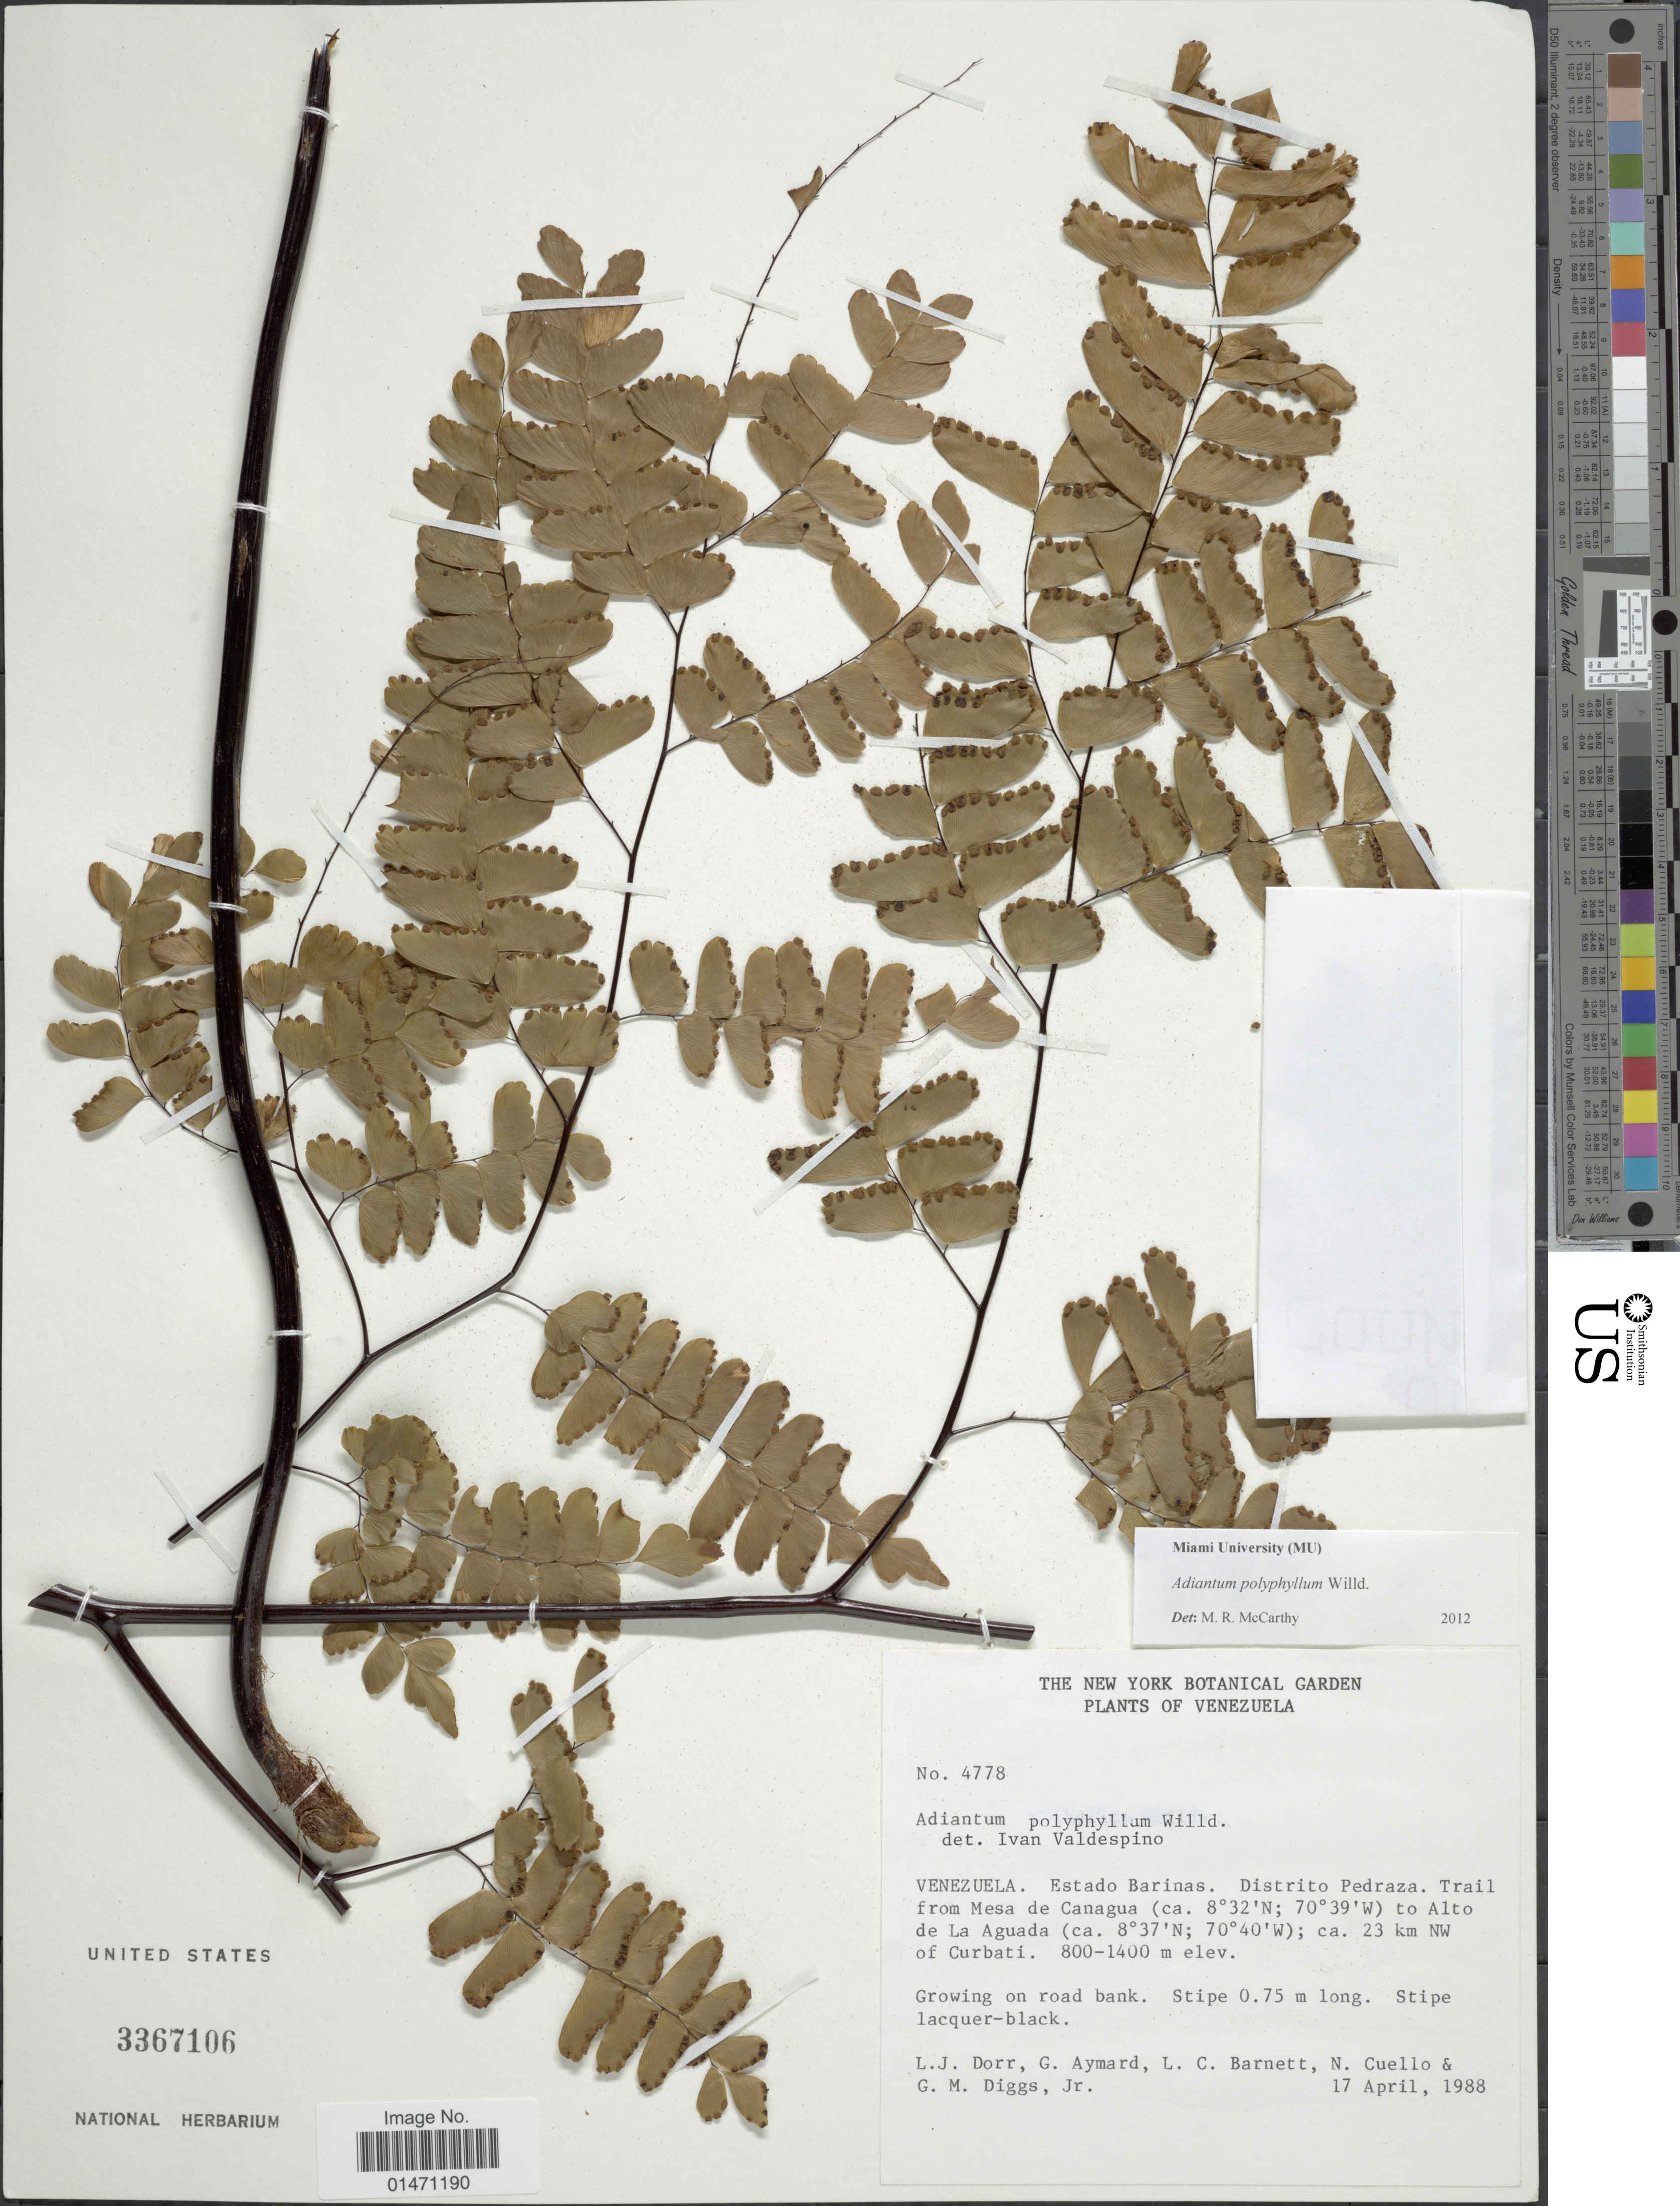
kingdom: Plantae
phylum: Tracheophyta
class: Polypodiopsida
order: Polypodiales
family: Pteridaceae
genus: Adiantum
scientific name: Adiantum polyphyllum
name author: Willd.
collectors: L. J. Dorr, G. A. Aymard, L. C. Barnett, N. L. Cuello & G. Diggs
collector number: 4778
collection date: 1988-04-17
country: Venezuela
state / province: Barinas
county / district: Pedraza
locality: Trail from Mesa de Canagua to Alto de La Aguada, ca. 23 km NW of Curbati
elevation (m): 800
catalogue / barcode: US 3367106